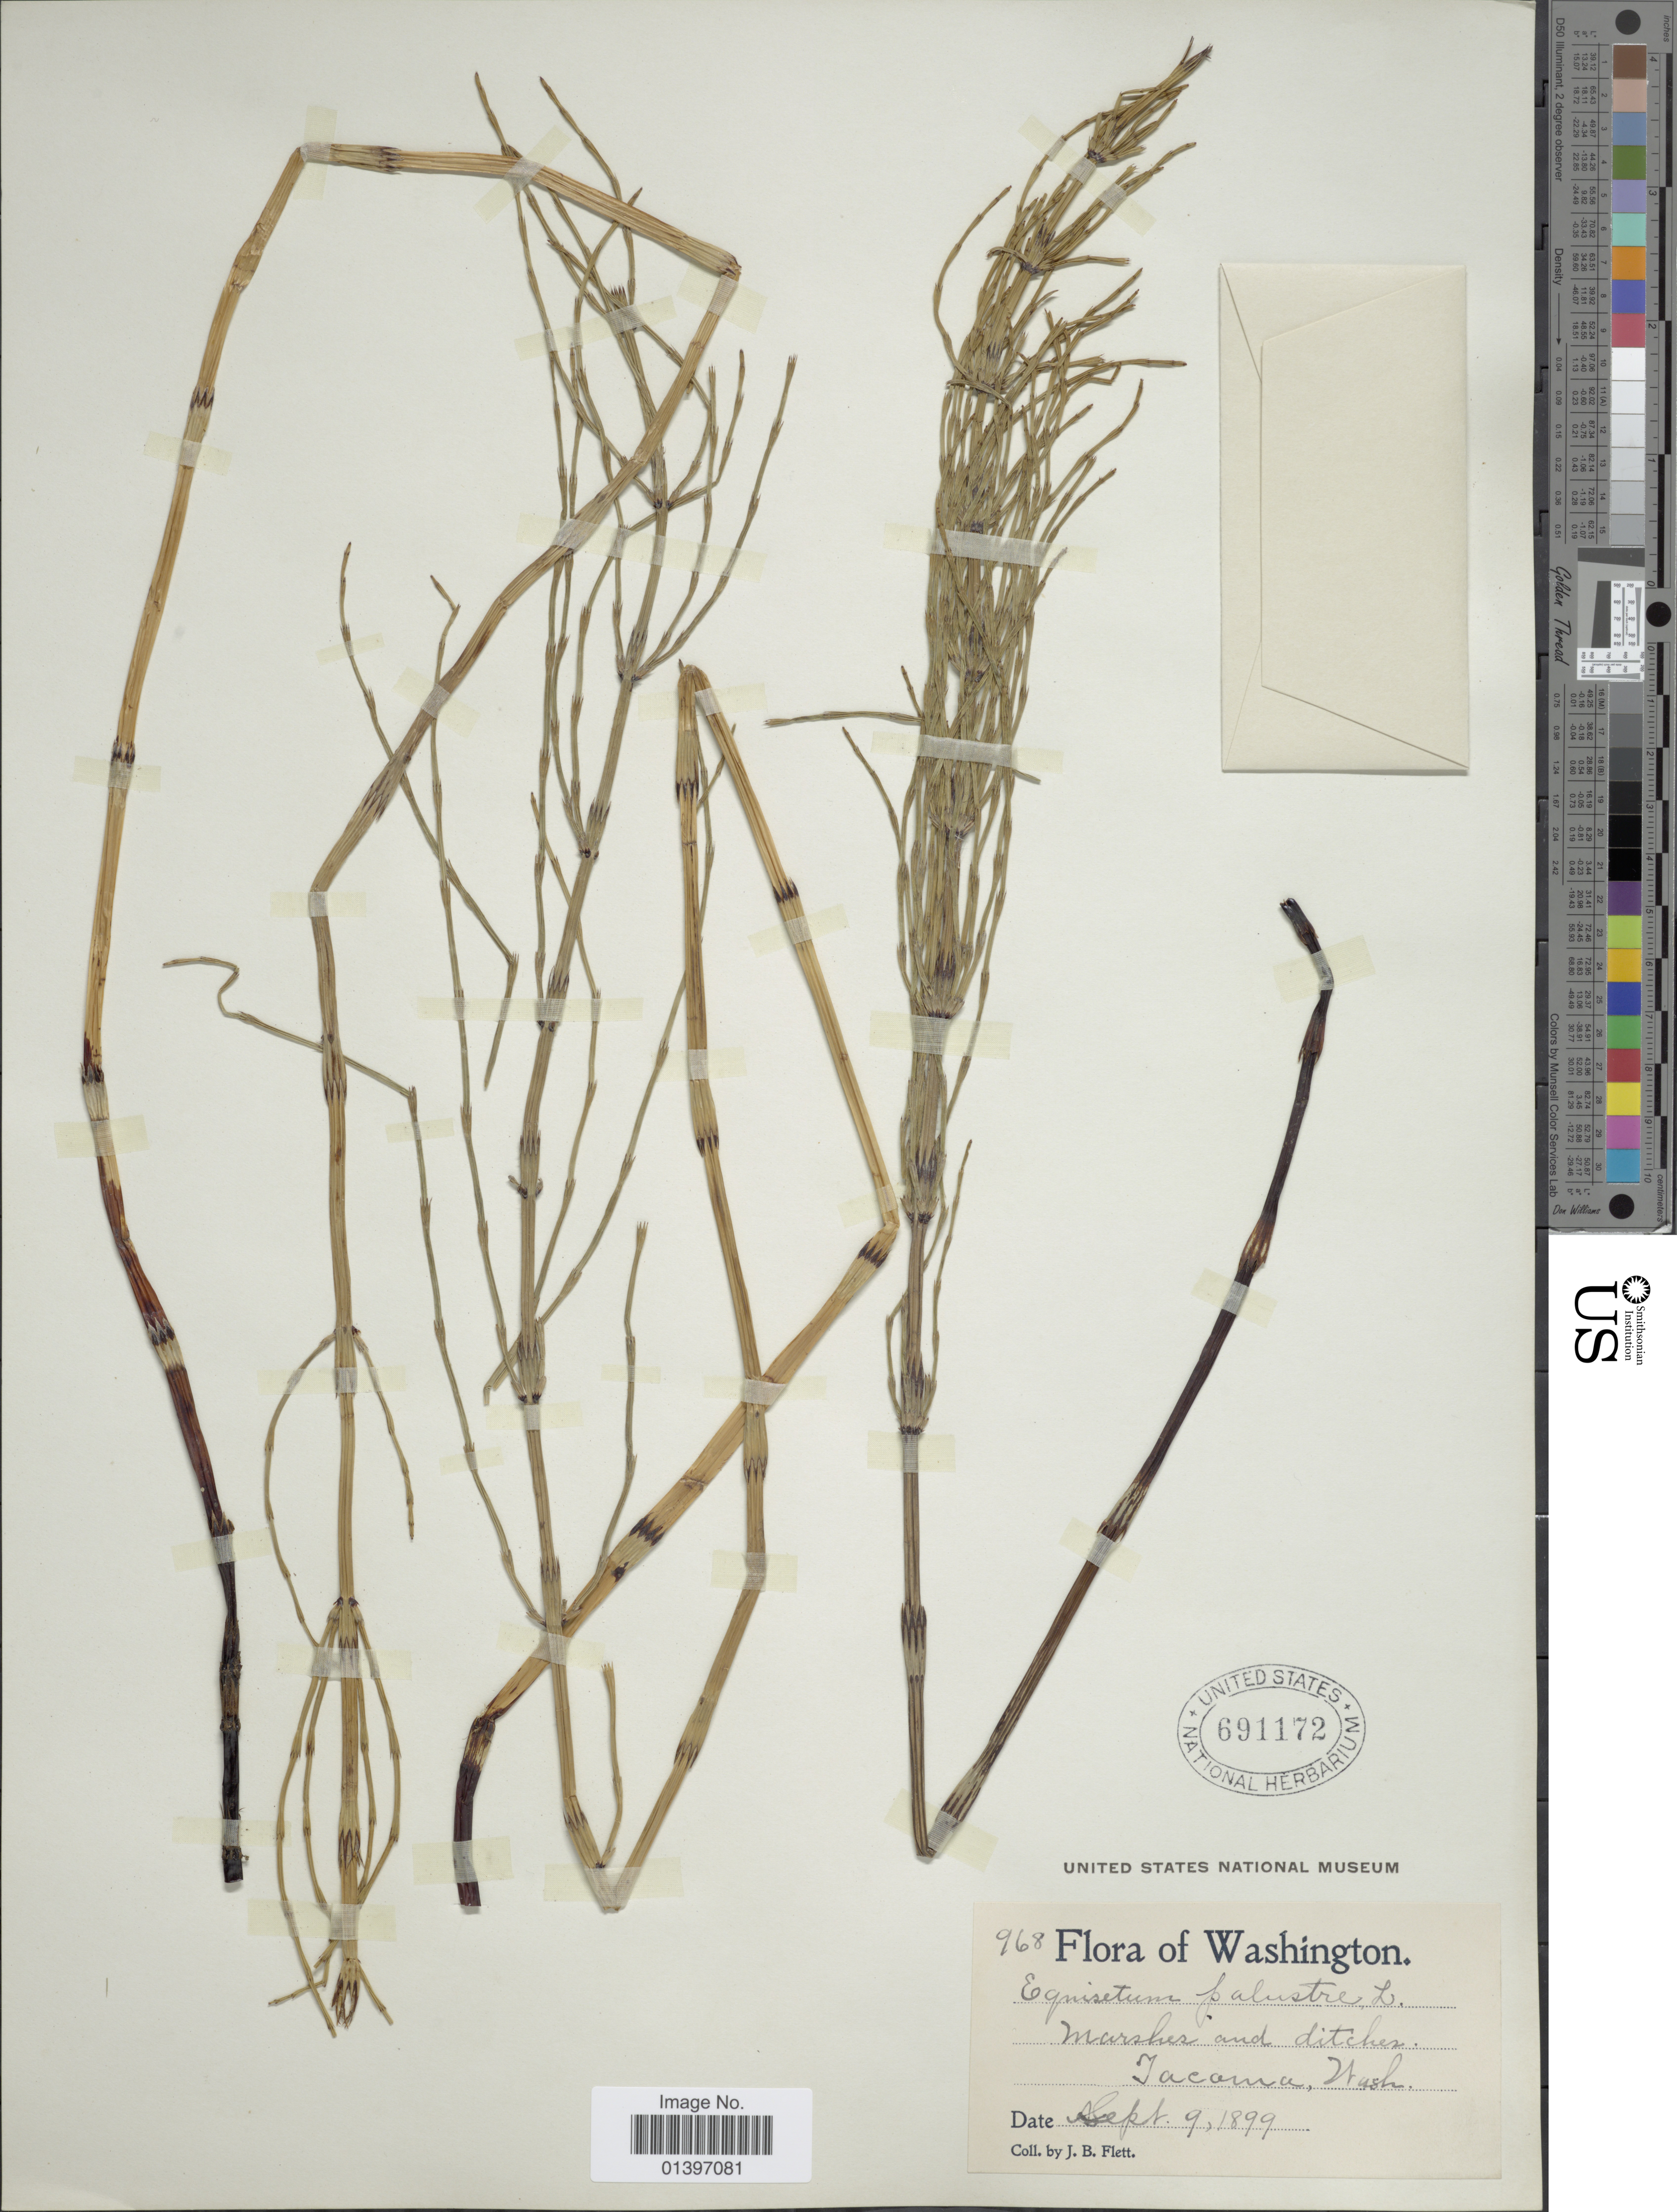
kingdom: Plantae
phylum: Tracheophyta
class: Polypodiopsida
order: Equisetales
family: Equisetaceae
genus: Equisetum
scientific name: Equisetum palustre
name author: L.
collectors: J. Flett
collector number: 968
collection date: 1899-09-09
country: United States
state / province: Washington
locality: Marshes and ditches, Tacama, Wash.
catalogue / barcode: US 691172